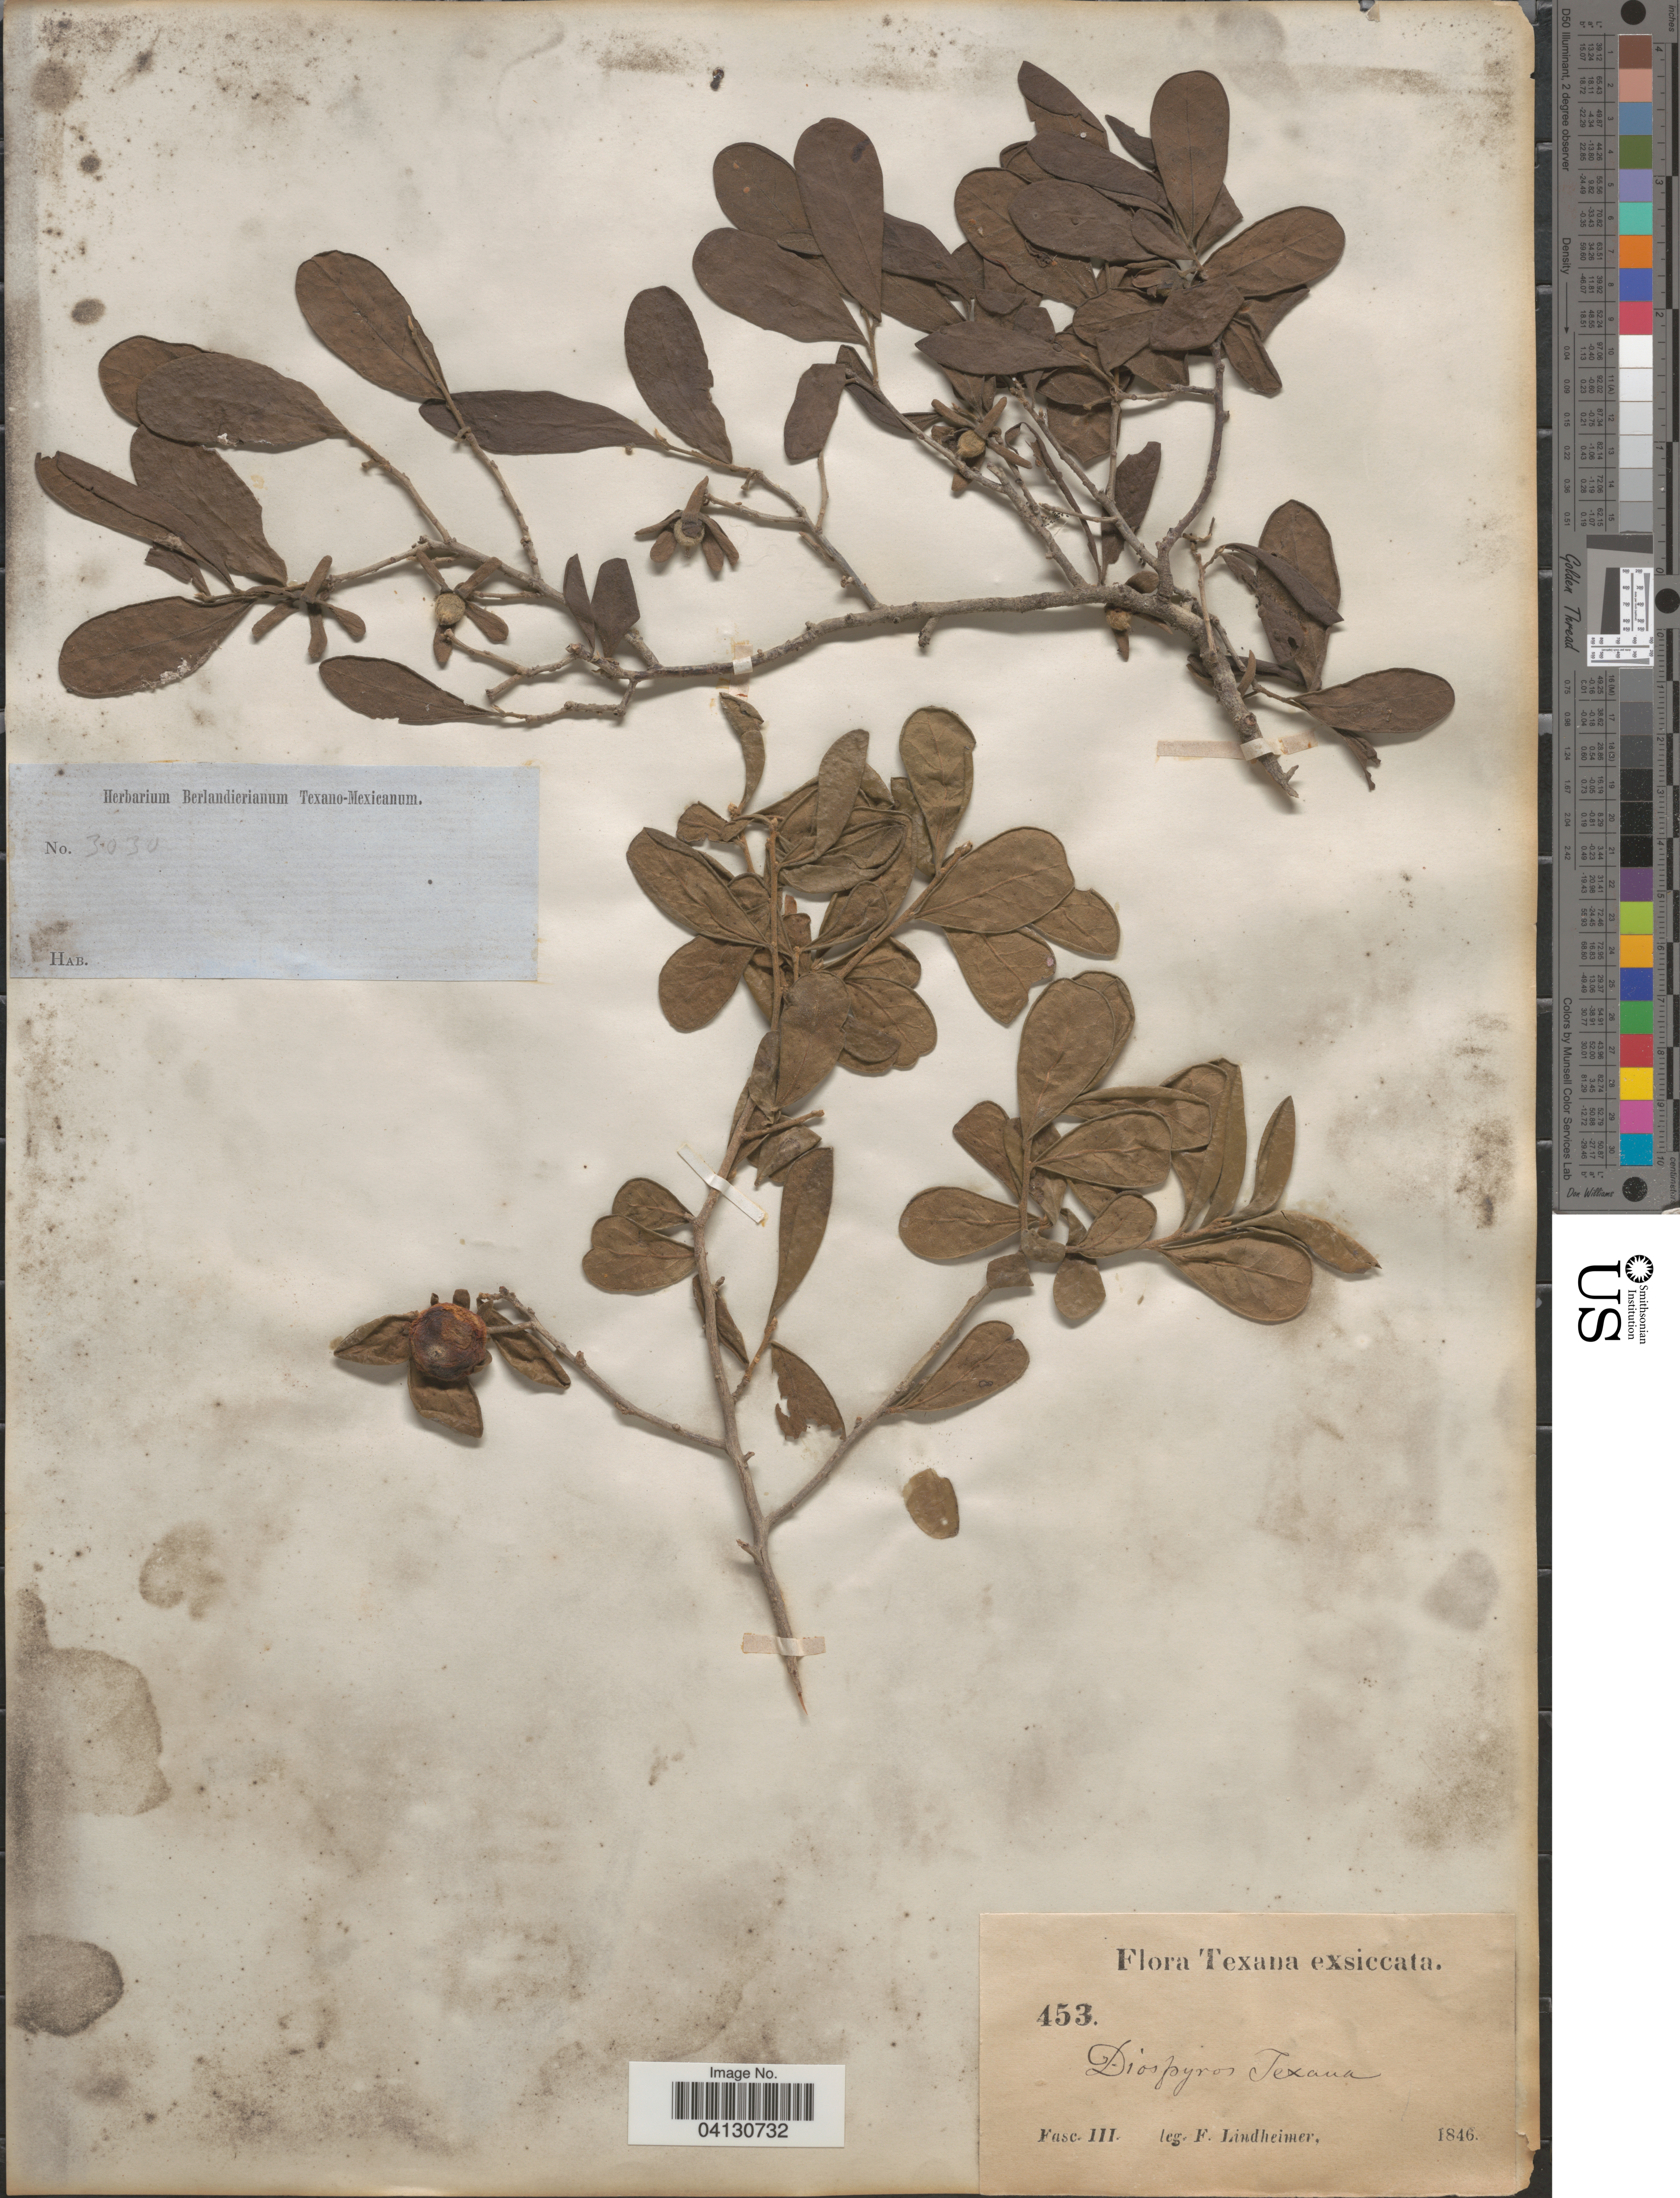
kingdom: Plantae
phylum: Tracheophyta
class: Magnoliopsida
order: Ericales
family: Ebenaceae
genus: Diospyros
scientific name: Diospyros texana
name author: Scheele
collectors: F. Lindheimer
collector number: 453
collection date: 1846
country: United States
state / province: Texas